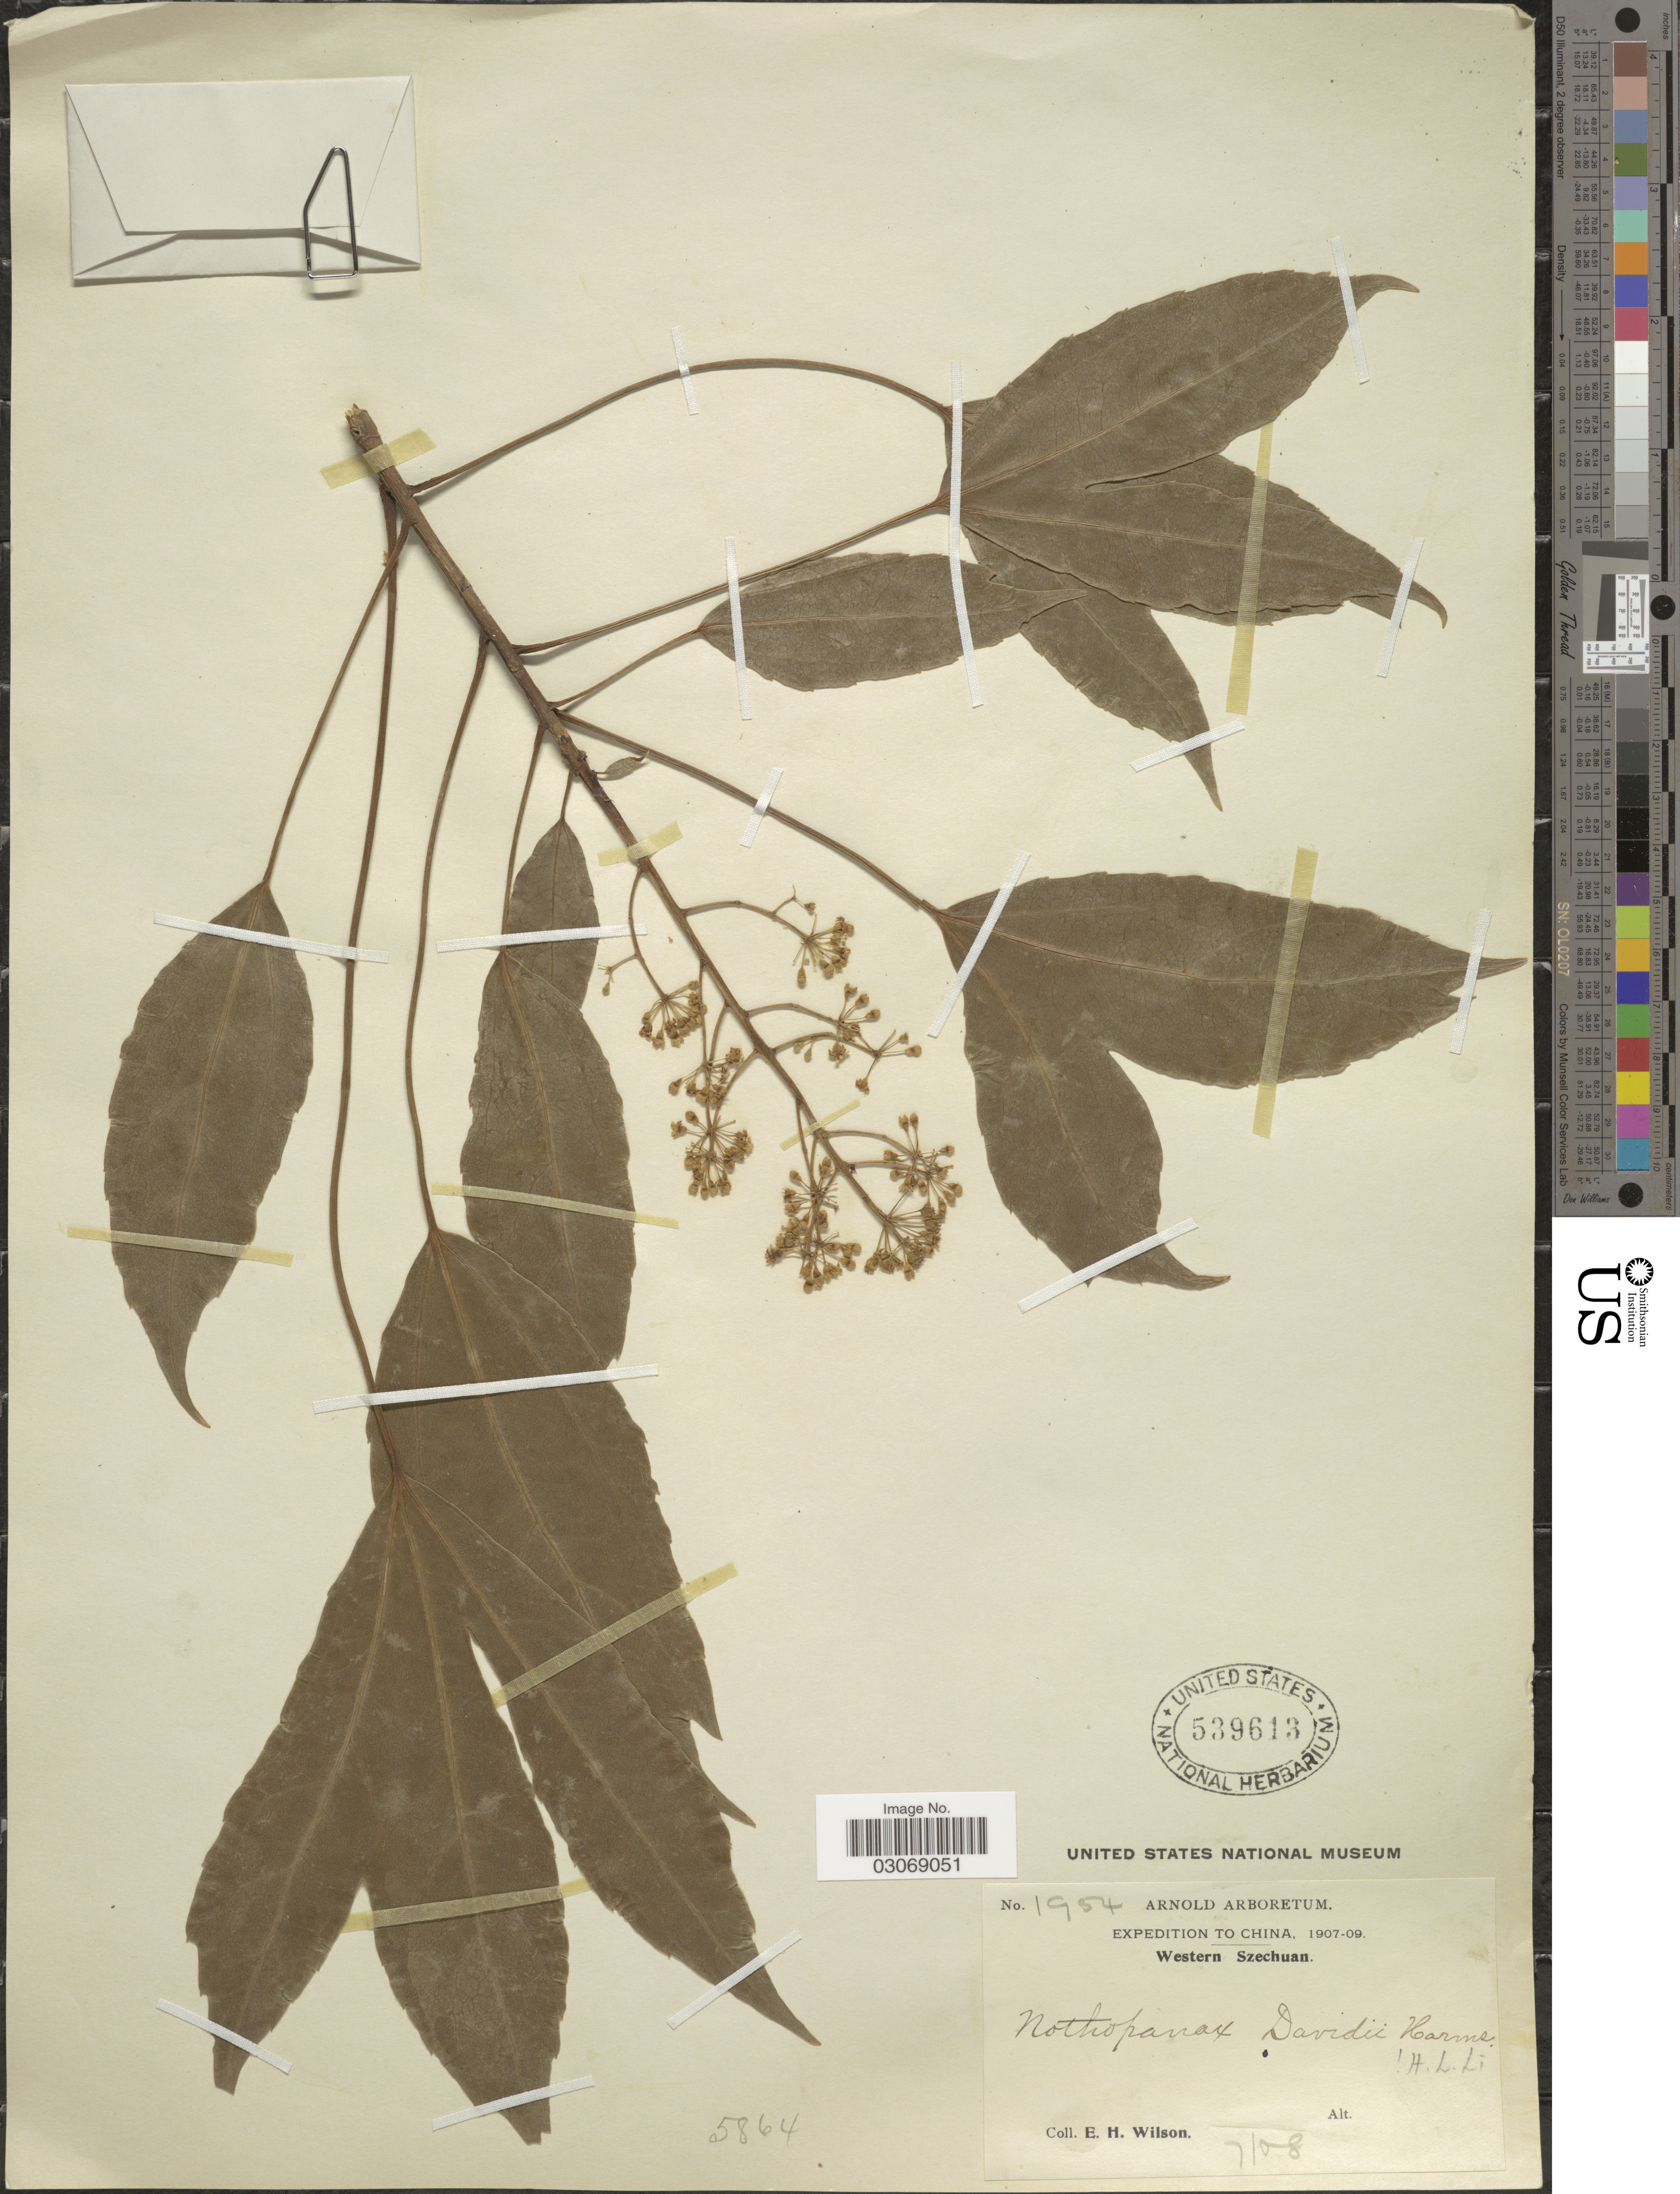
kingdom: Plantae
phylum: Tracheophyta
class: Magnoliopsida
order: Apiales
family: Araliaceae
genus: Nothopanax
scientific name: Nothopanax davidii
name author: (Franch.) Harms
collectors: E. Wilson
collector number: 1954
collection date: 1908-07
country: China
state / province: Sichuan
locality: Western Szechuan.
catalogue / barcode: US 539613